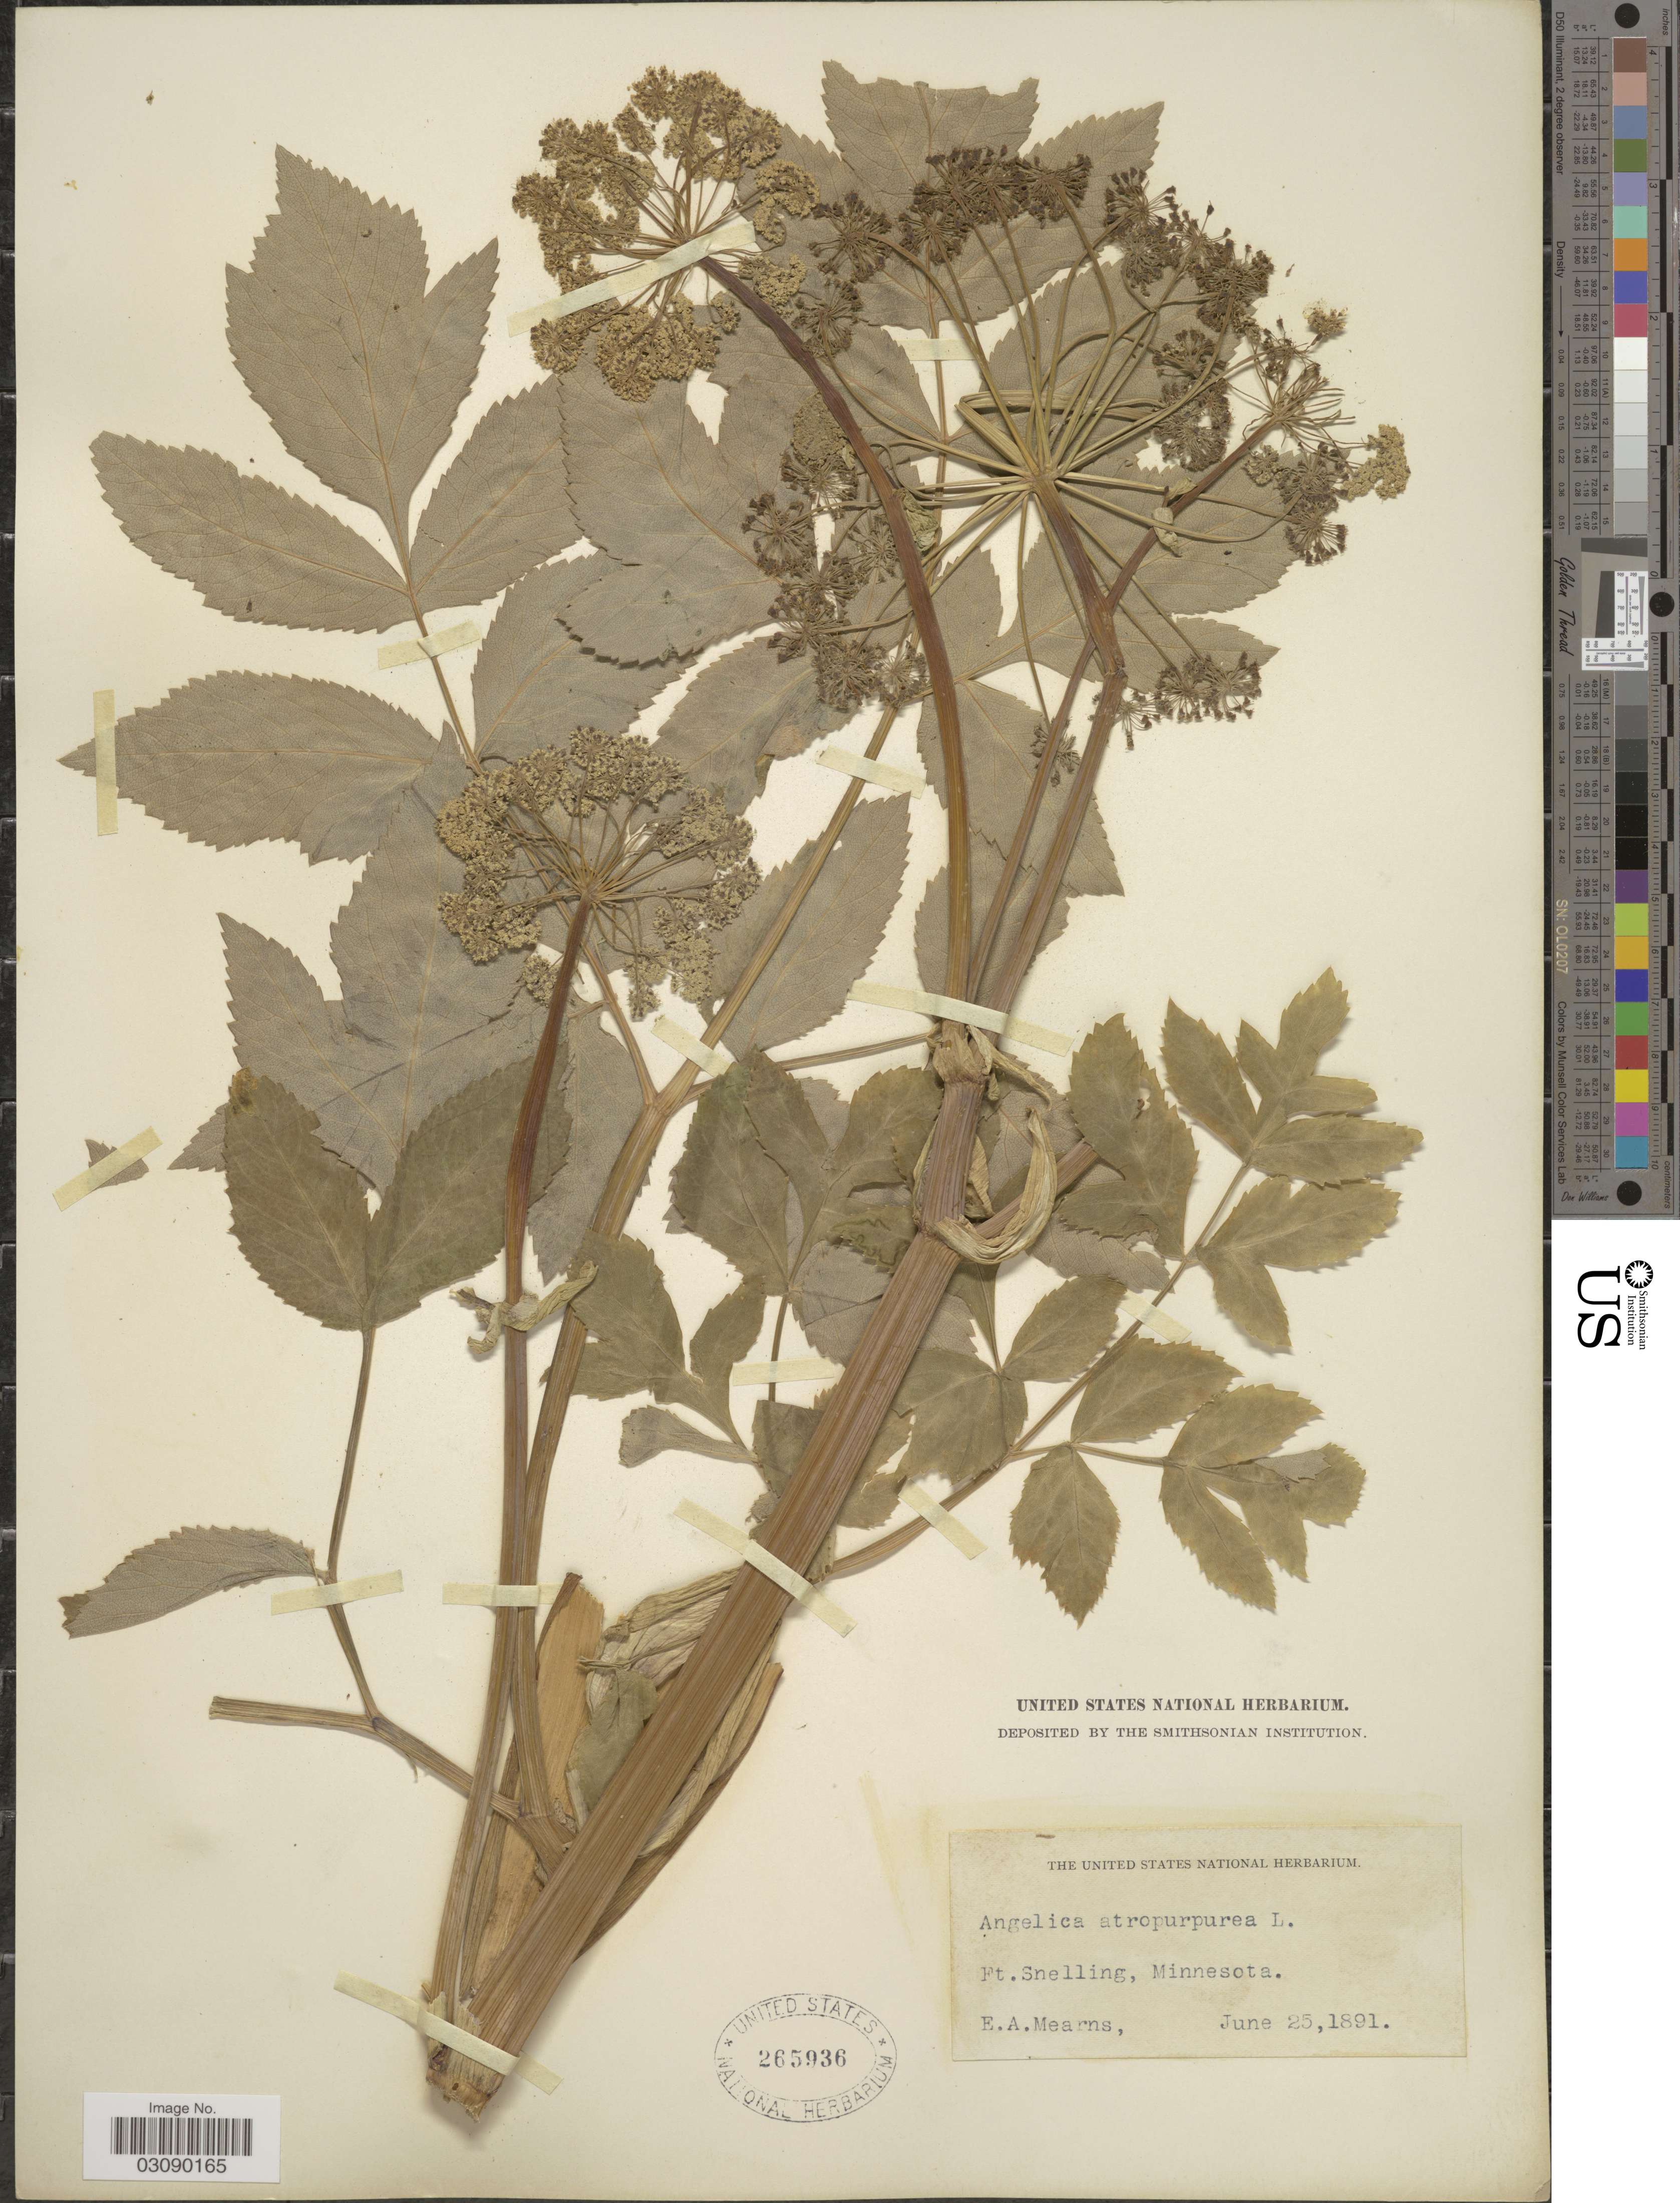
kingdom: Plantae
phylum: Tracheophyta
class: Magnoliopsida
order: Apiales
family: Apiaceae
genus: Angelica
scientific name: Angelica atropurpurea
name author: L.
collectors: E. A. Mearns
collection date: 1891-06-25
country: United States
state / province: Minnesota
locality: Ft. Snelling.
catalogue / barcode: US 265936